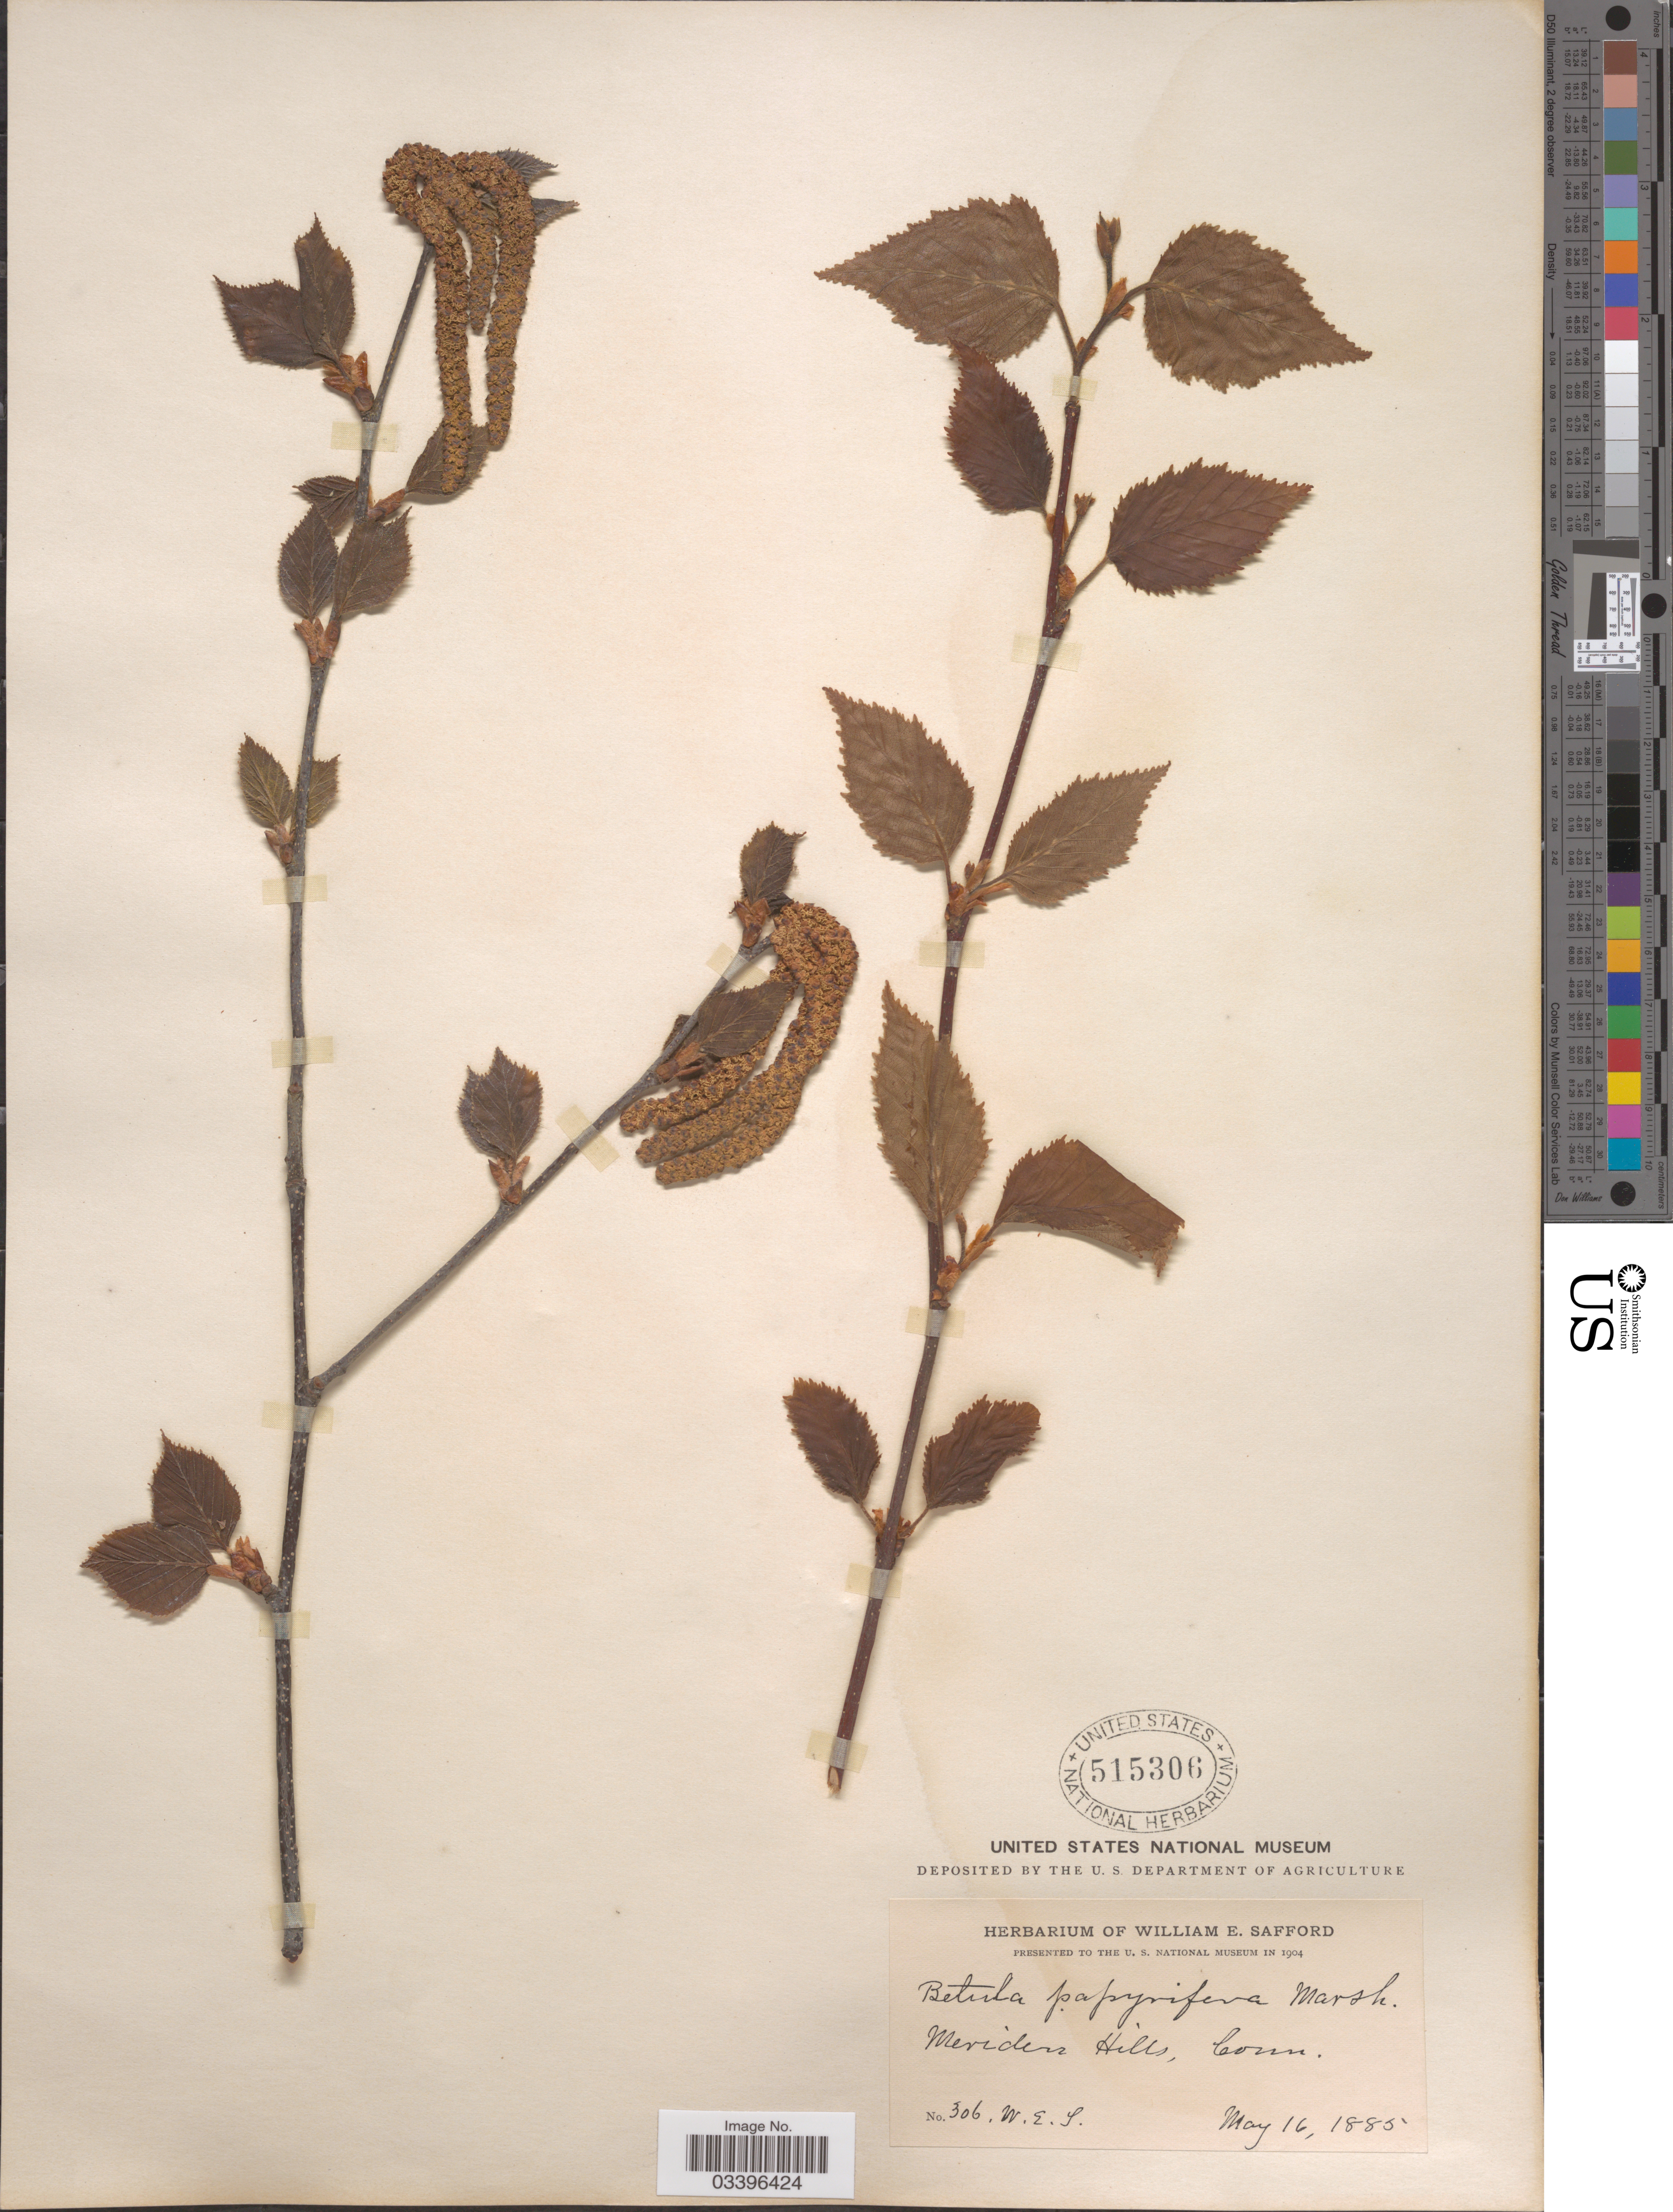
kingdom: Plantae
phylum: Tracheophyta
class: Magnoliopsida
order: Fagales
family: Betulaceae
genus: Betula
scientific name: Betula papyrifera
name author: Marshall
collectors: W. E. Safford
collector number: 306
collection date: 1885-05-16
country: United States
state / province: Connecticut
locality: Meriden Hills.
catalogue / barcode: US 515306